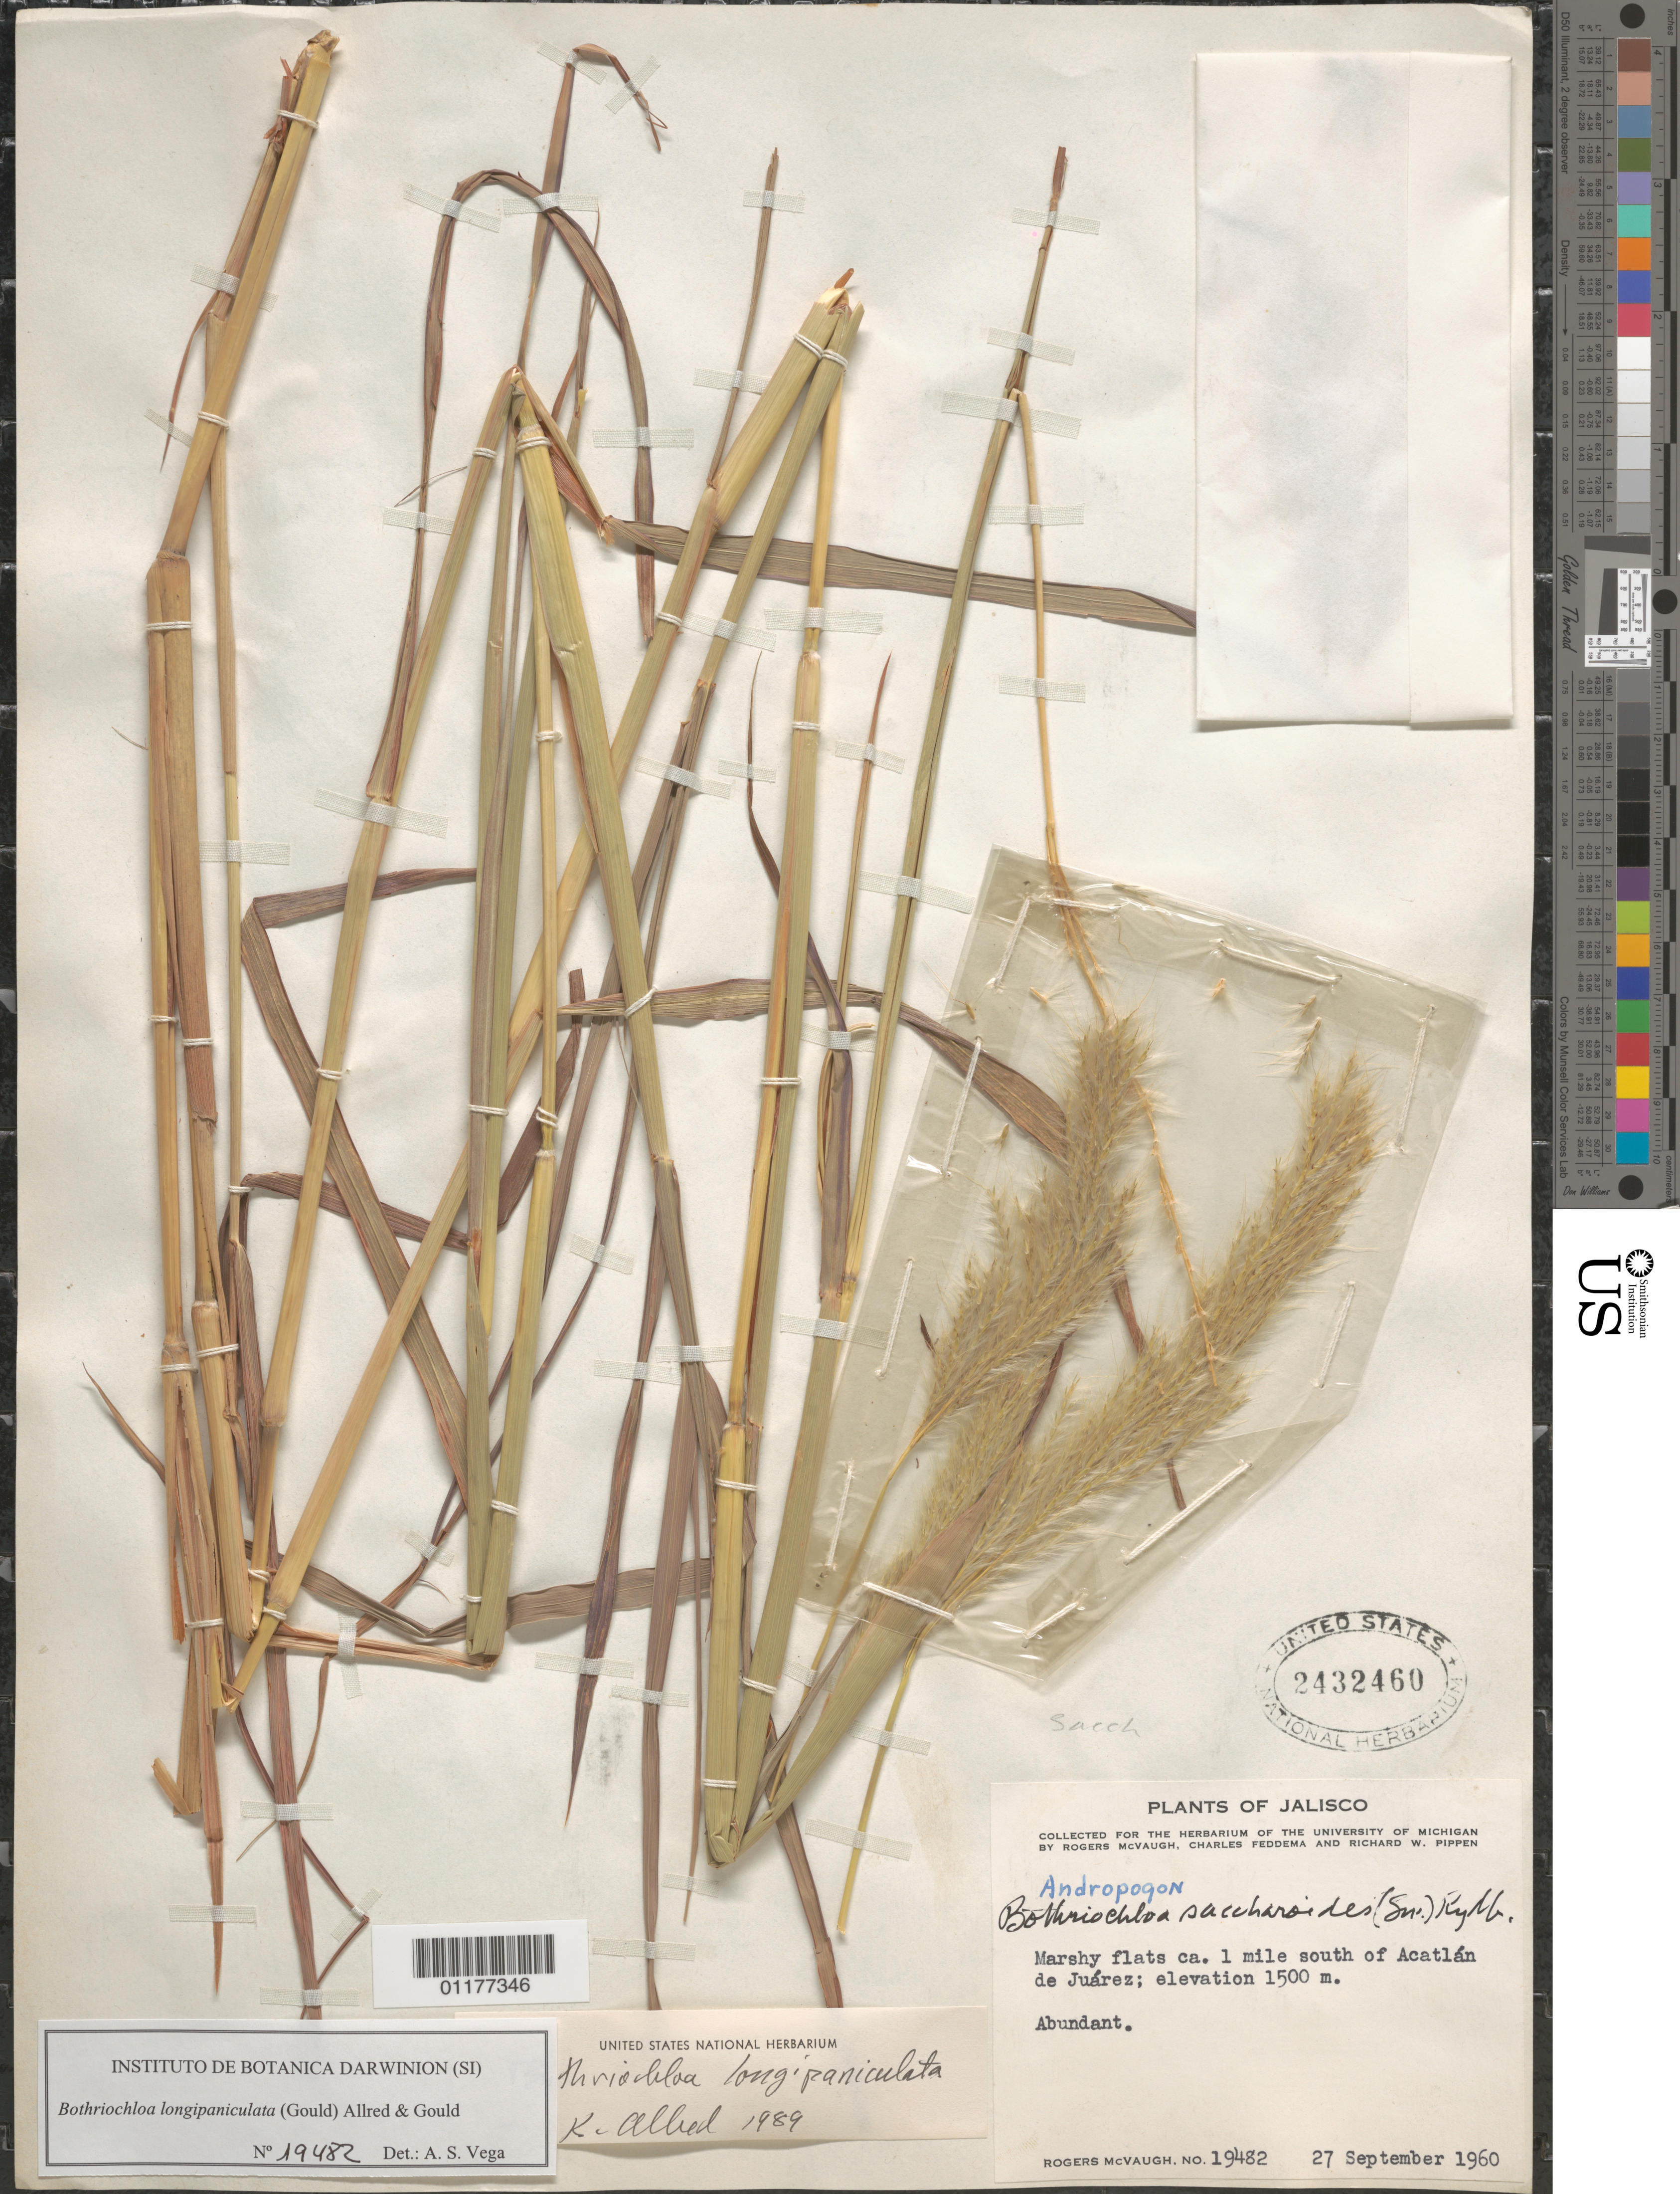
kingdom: Plantae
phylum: Tracheophyta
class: Liliopsida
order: Poales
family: Poaceae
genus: Bothriochloa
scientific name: Bothriochloa longipaniculata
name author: (Gould) Allred & Gould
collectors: R. McVaugh, C. Feddema & R. W. Pippen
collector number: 19482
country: Mexico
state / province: Jalisco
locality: S of Acatlan de Juarez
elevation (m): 1500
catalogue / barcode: US 2432460